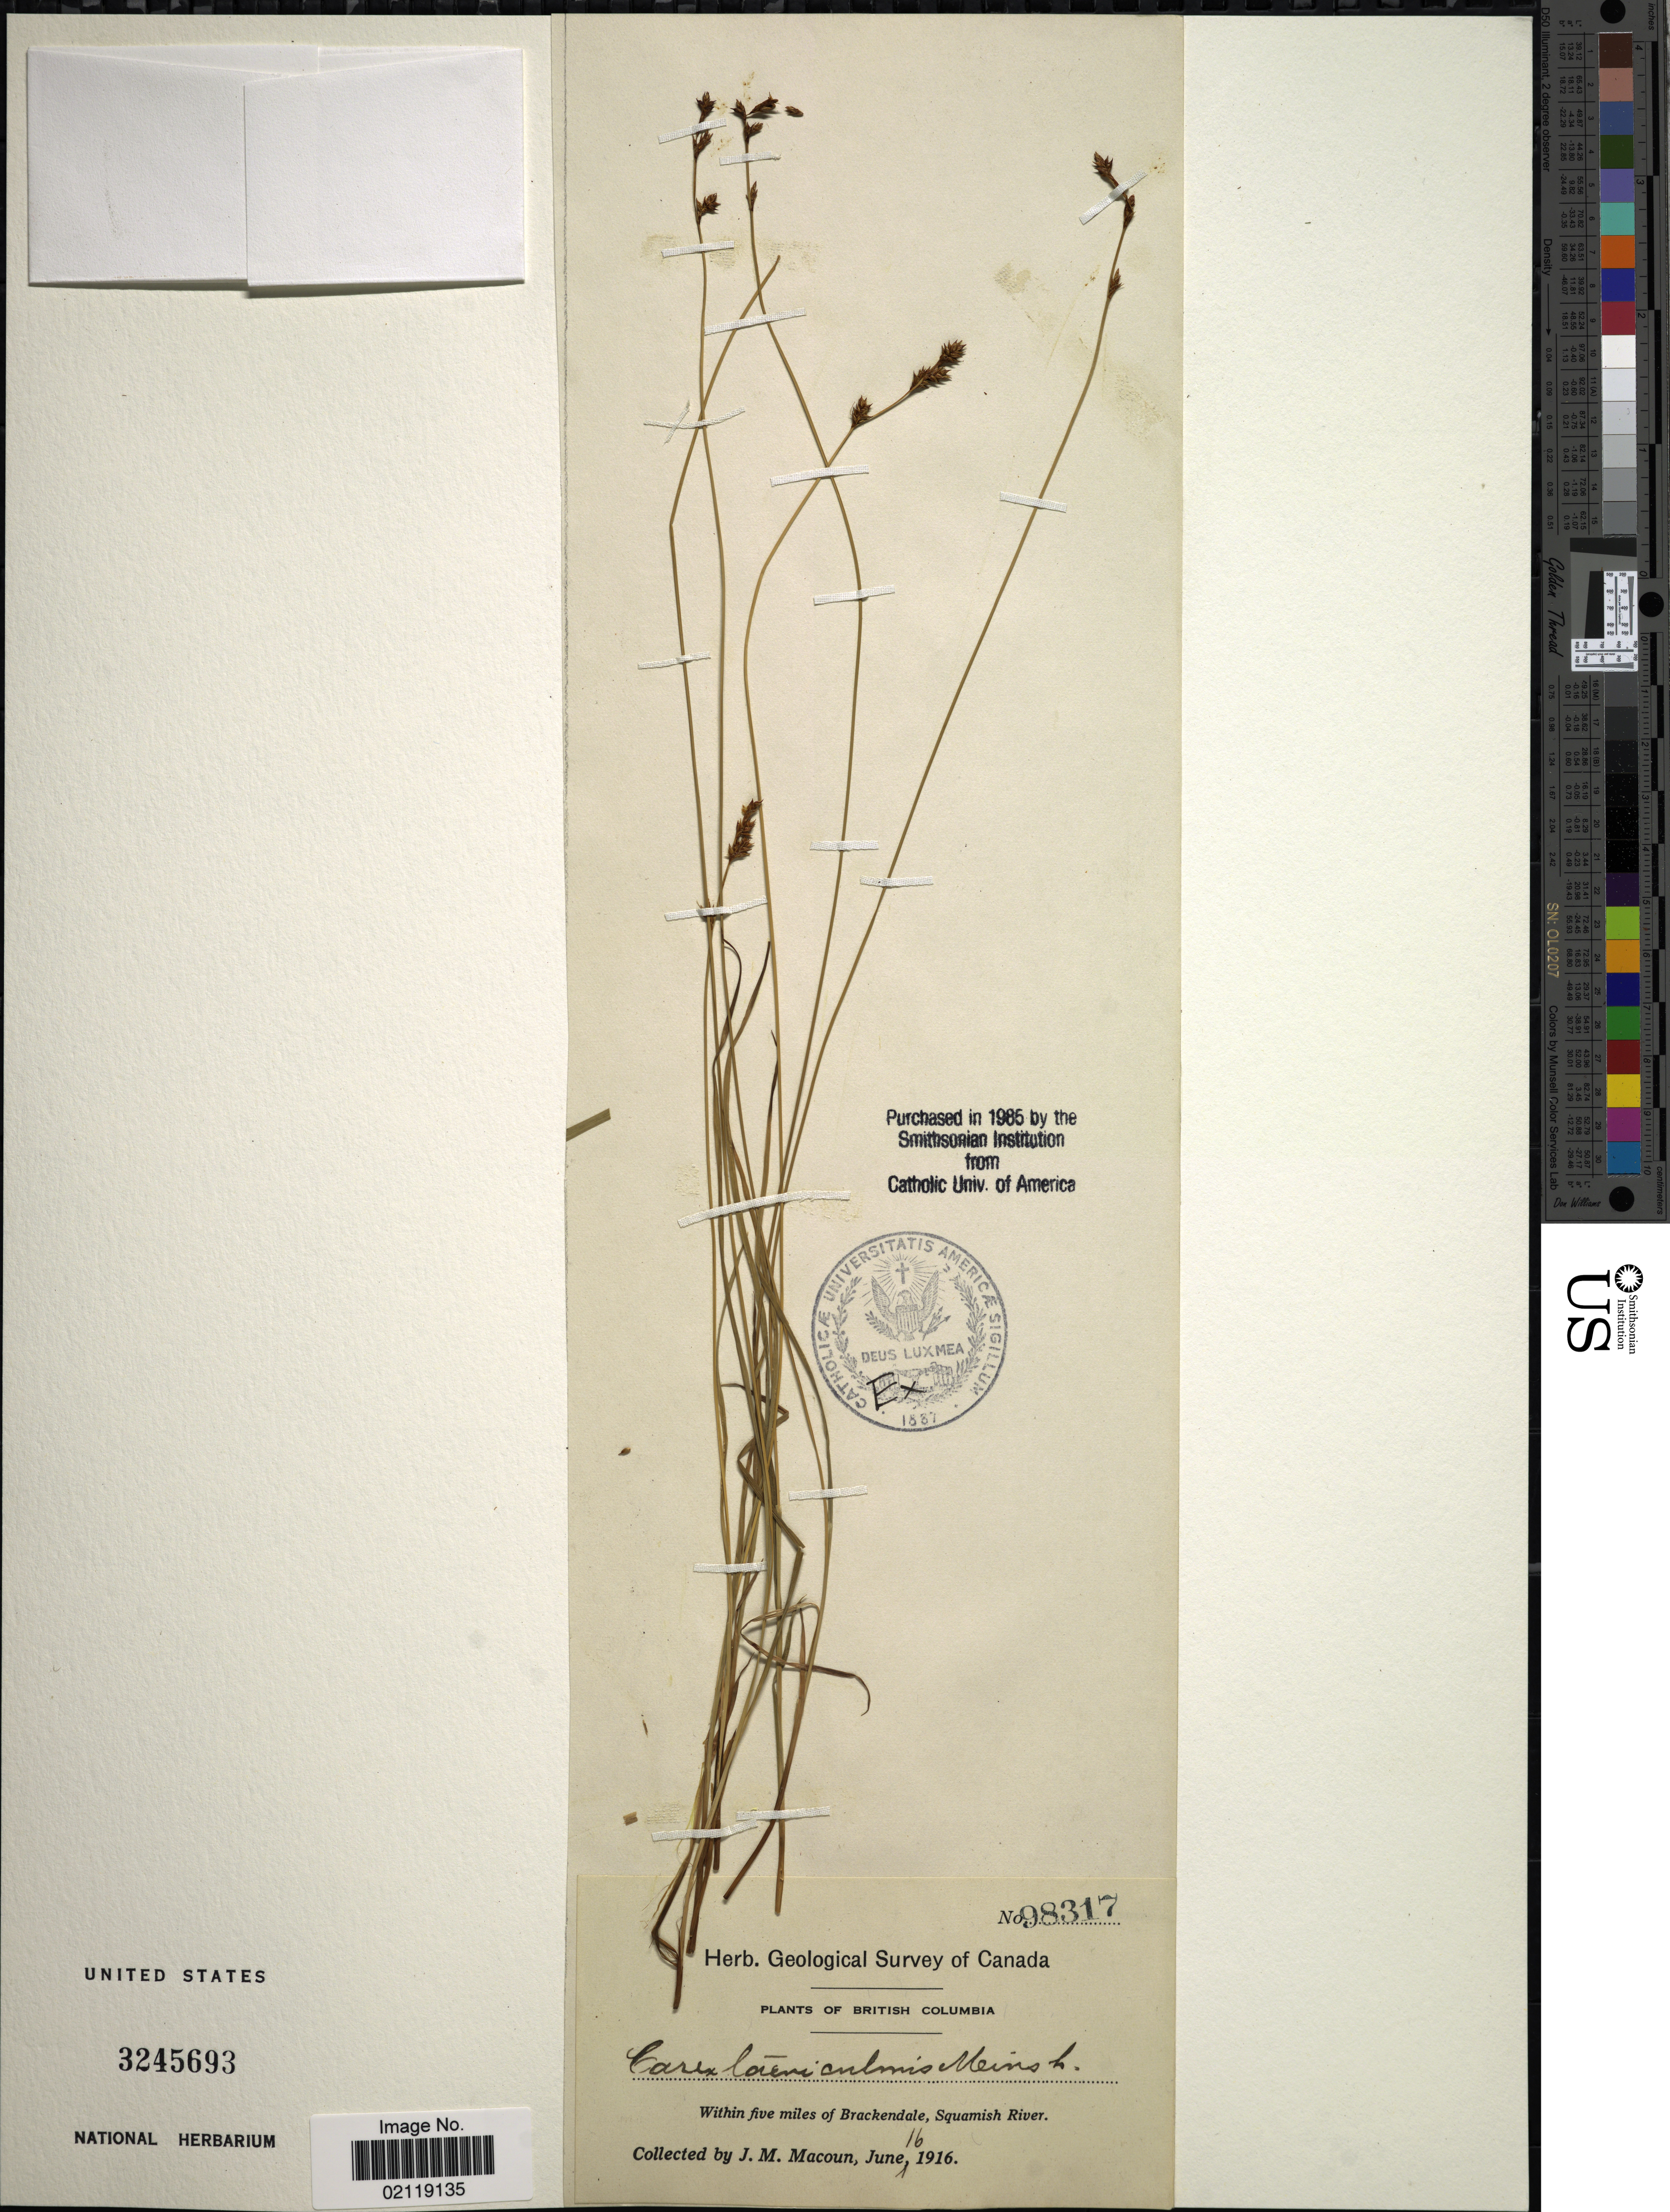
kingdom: Plantae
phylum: Tracheophyta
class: Liliopsida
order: Poales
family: Cyperaceae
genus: Carex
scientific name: Carex laeviculmis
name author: Meinsh.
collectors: J. M. Macoun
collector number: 98317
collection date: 1916-06-16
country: Canada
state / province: British Columbia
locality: Within five miles of Brackendale, Squamish River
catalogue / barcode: US 3245693